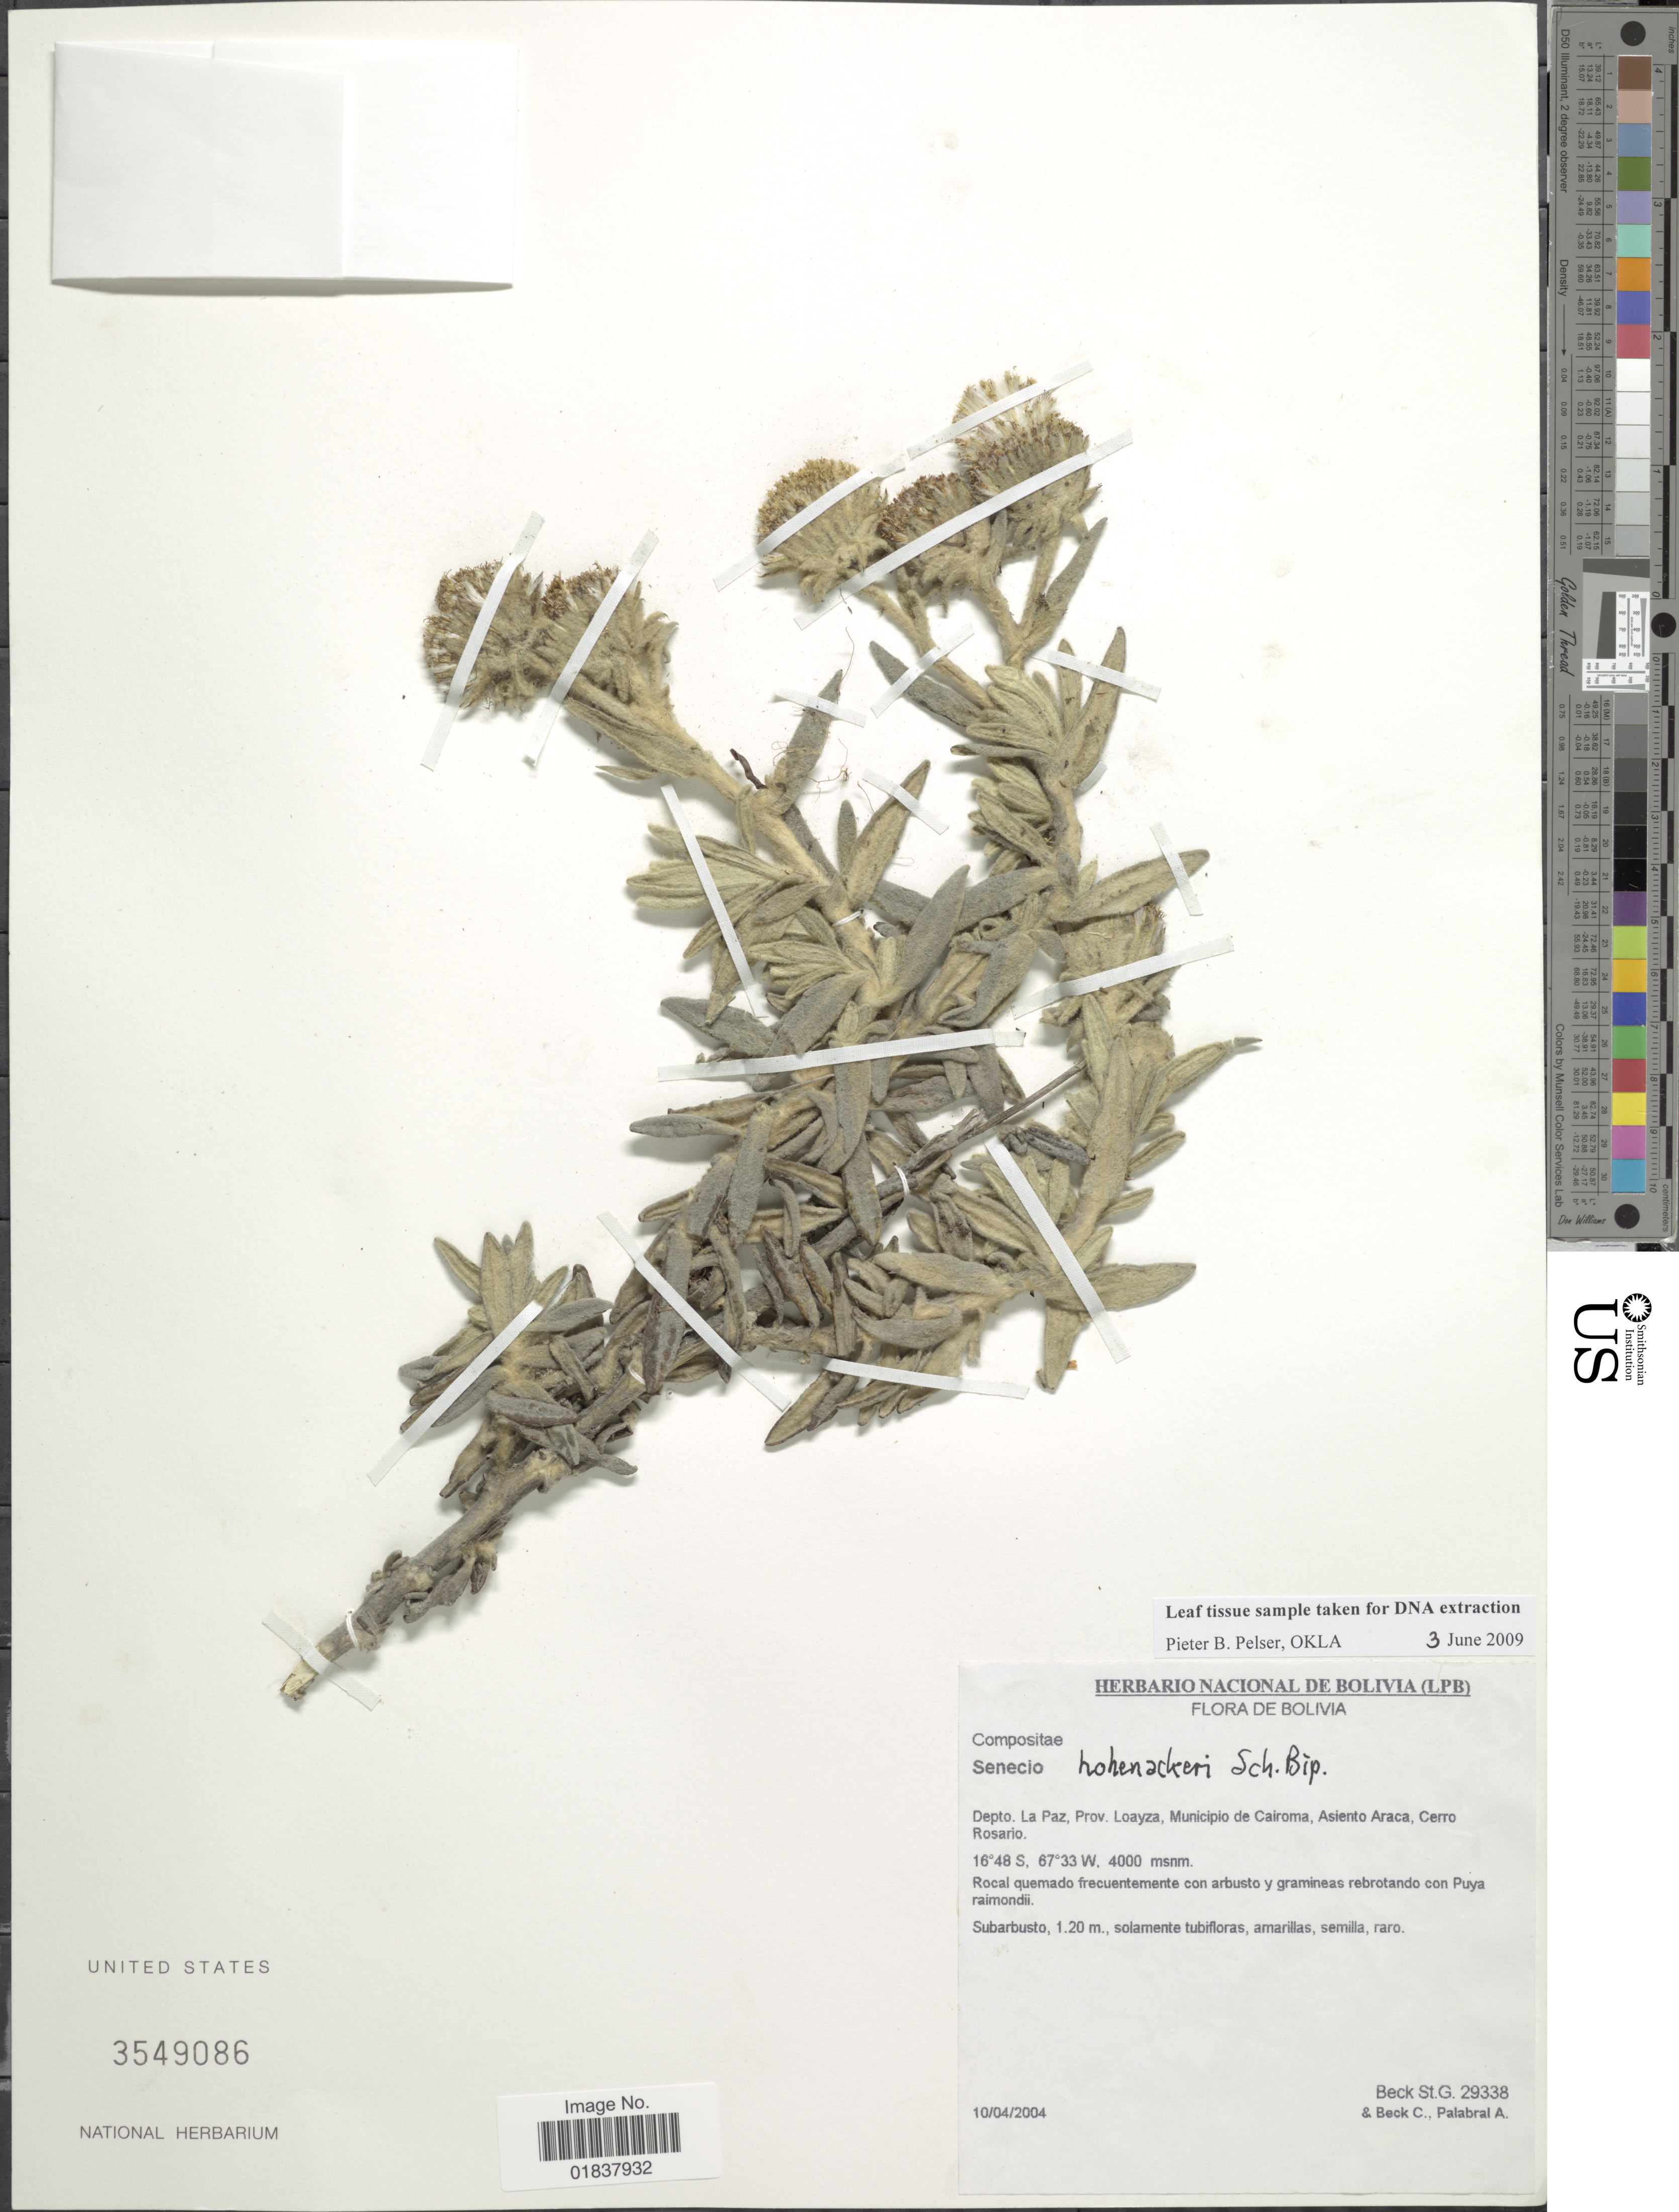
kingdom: Plantae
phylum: Tracheophyta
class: Magnoliopsida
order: Asterales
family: Asteraceae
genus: Senecio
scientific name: Senecio hohenackeri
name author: Sch. Bip.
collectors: S. G. Beck, C. K. Beck & A. Palabral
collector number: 29338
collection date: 2004-04-10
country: Bolivia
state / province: La Paz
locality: Prov. Loayza, Municipio de Cairoma, Asiento Araca, Cerro Rosario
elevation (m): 4000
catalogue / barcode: US 3549086